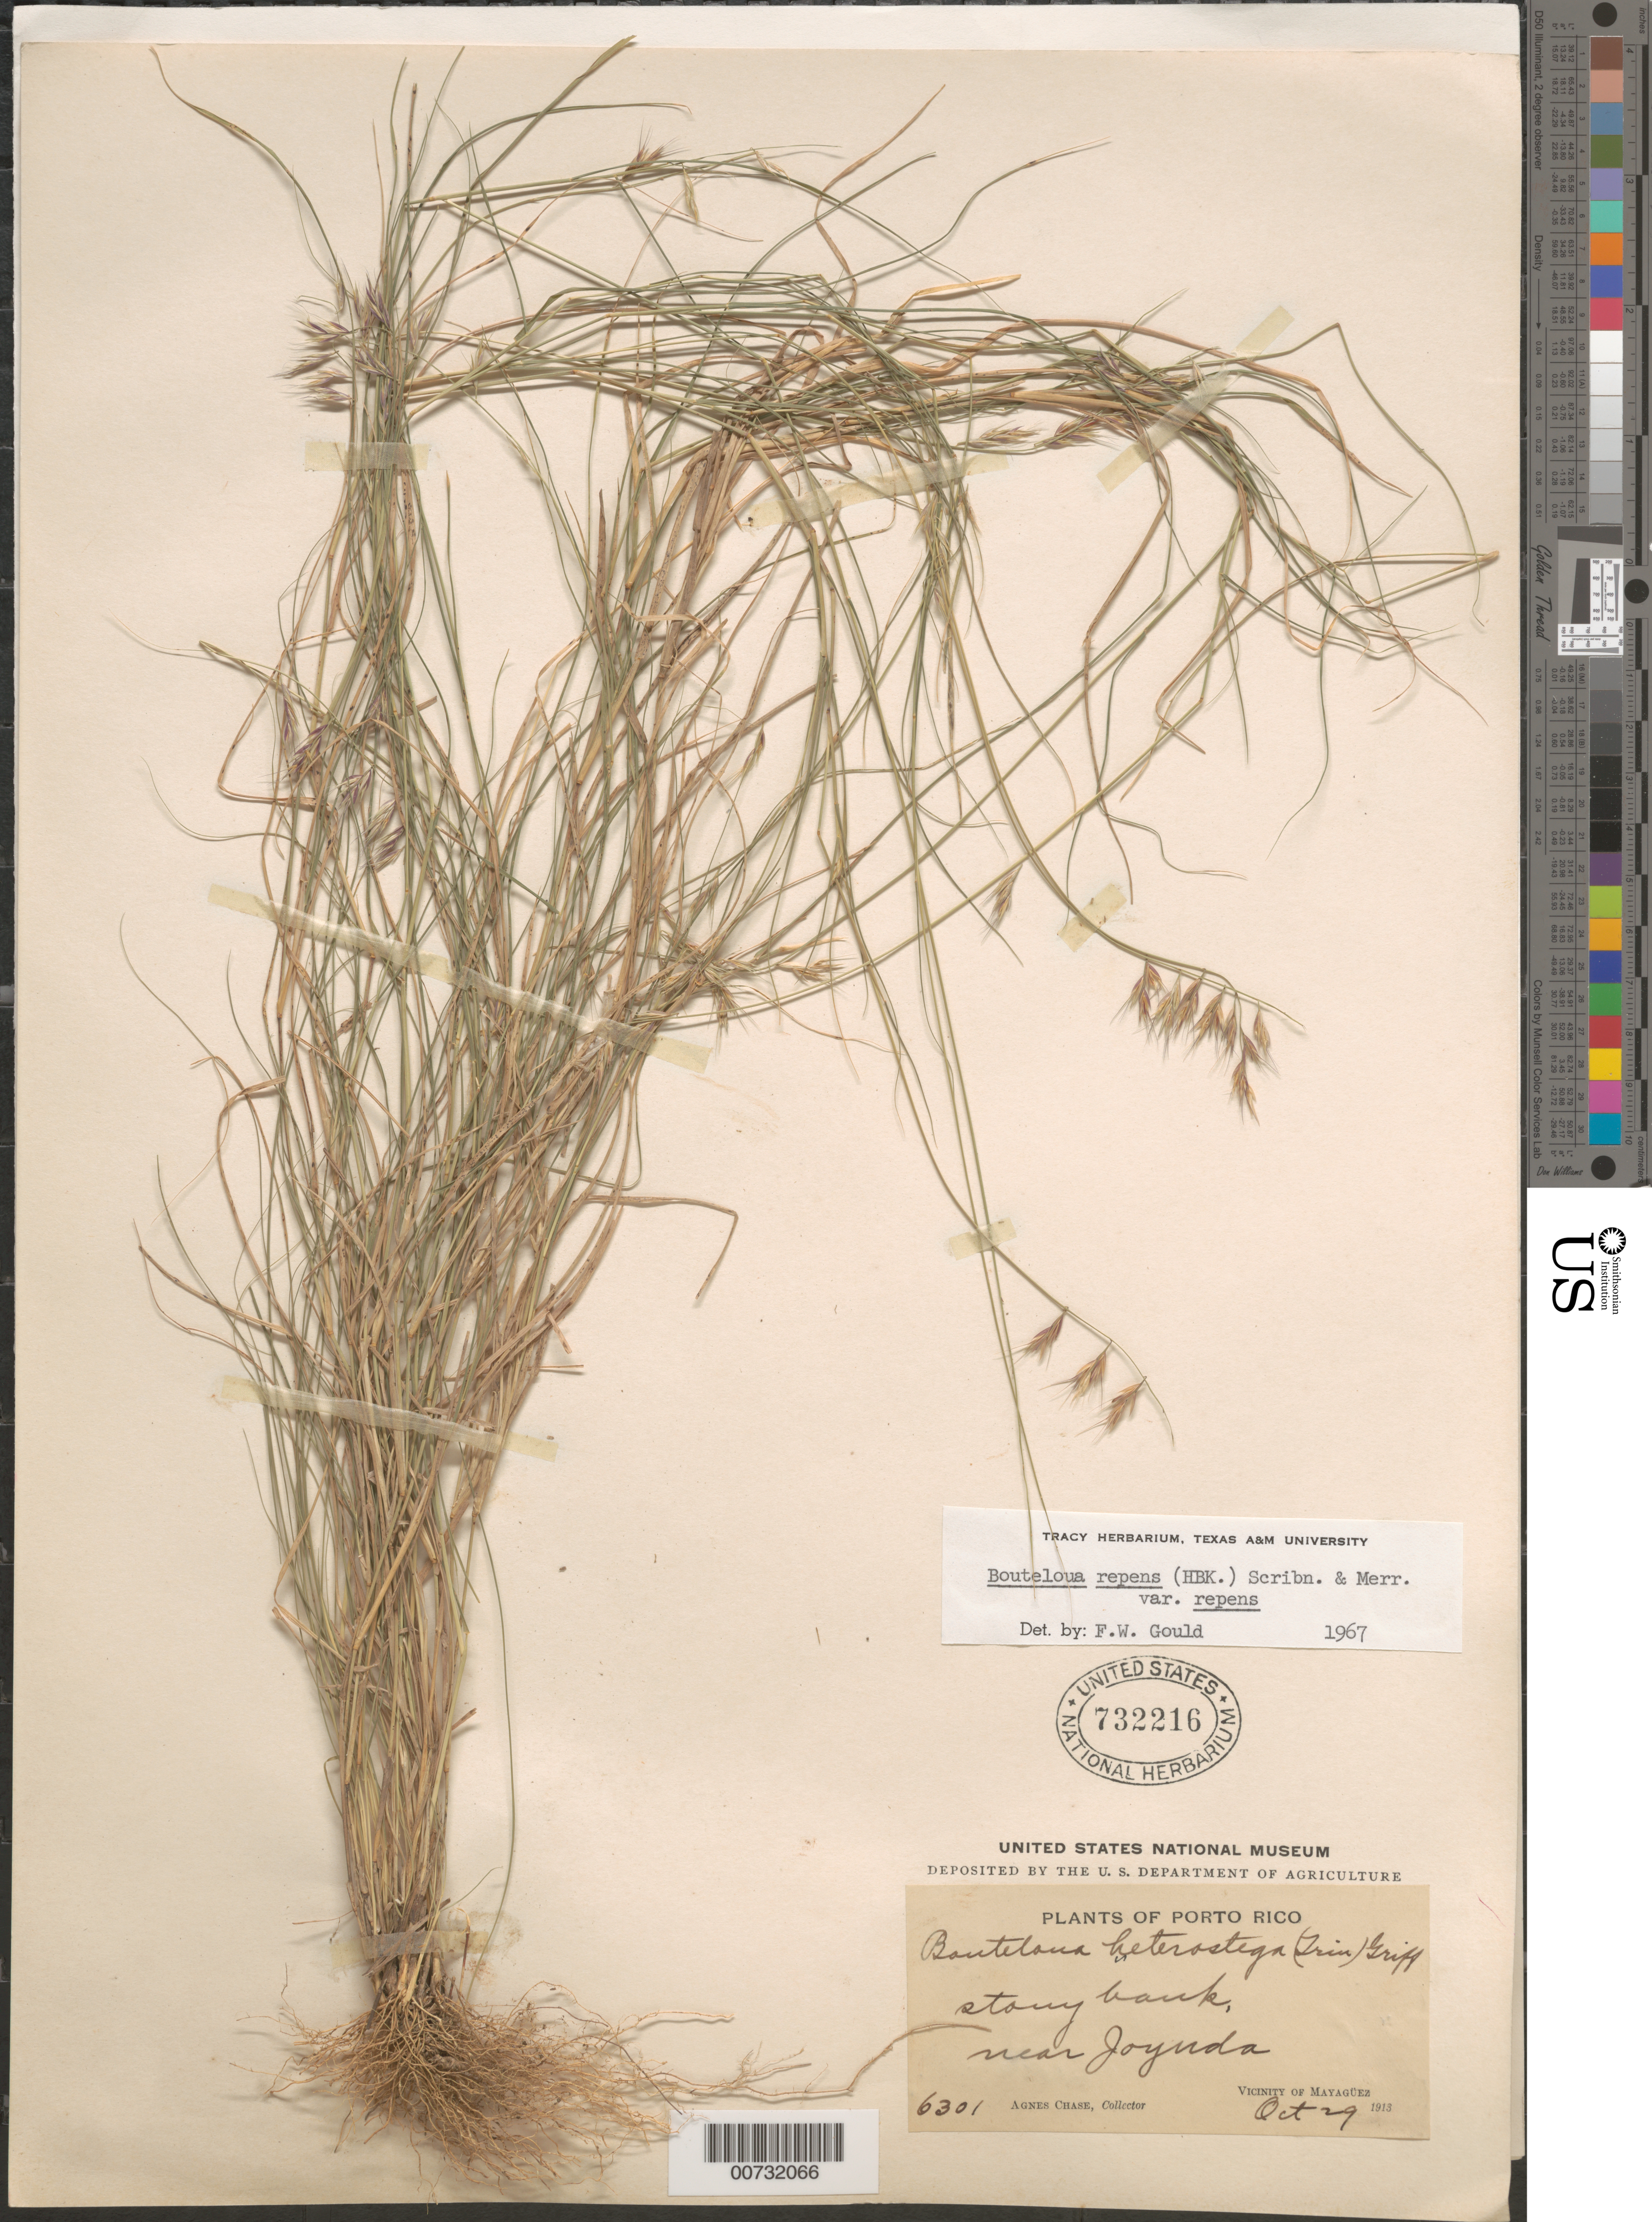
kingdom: Plantae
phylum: Tracheophyta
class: Liliopsida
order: Poales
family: Poaceae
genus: Bouteloua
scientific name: Bouteloua repens (H.B.K.) Scribn. & Merr. var. repens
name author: (Kunth) Scribn. & Merr.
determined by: Gould, F. W.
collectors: A. Chase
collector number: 6301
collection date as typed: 29 Oct 1913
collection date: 1913-10-29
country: Puerto Rico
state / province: Mayagüez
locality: Joyuda, near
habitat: Stony bank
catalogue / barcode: US 732216